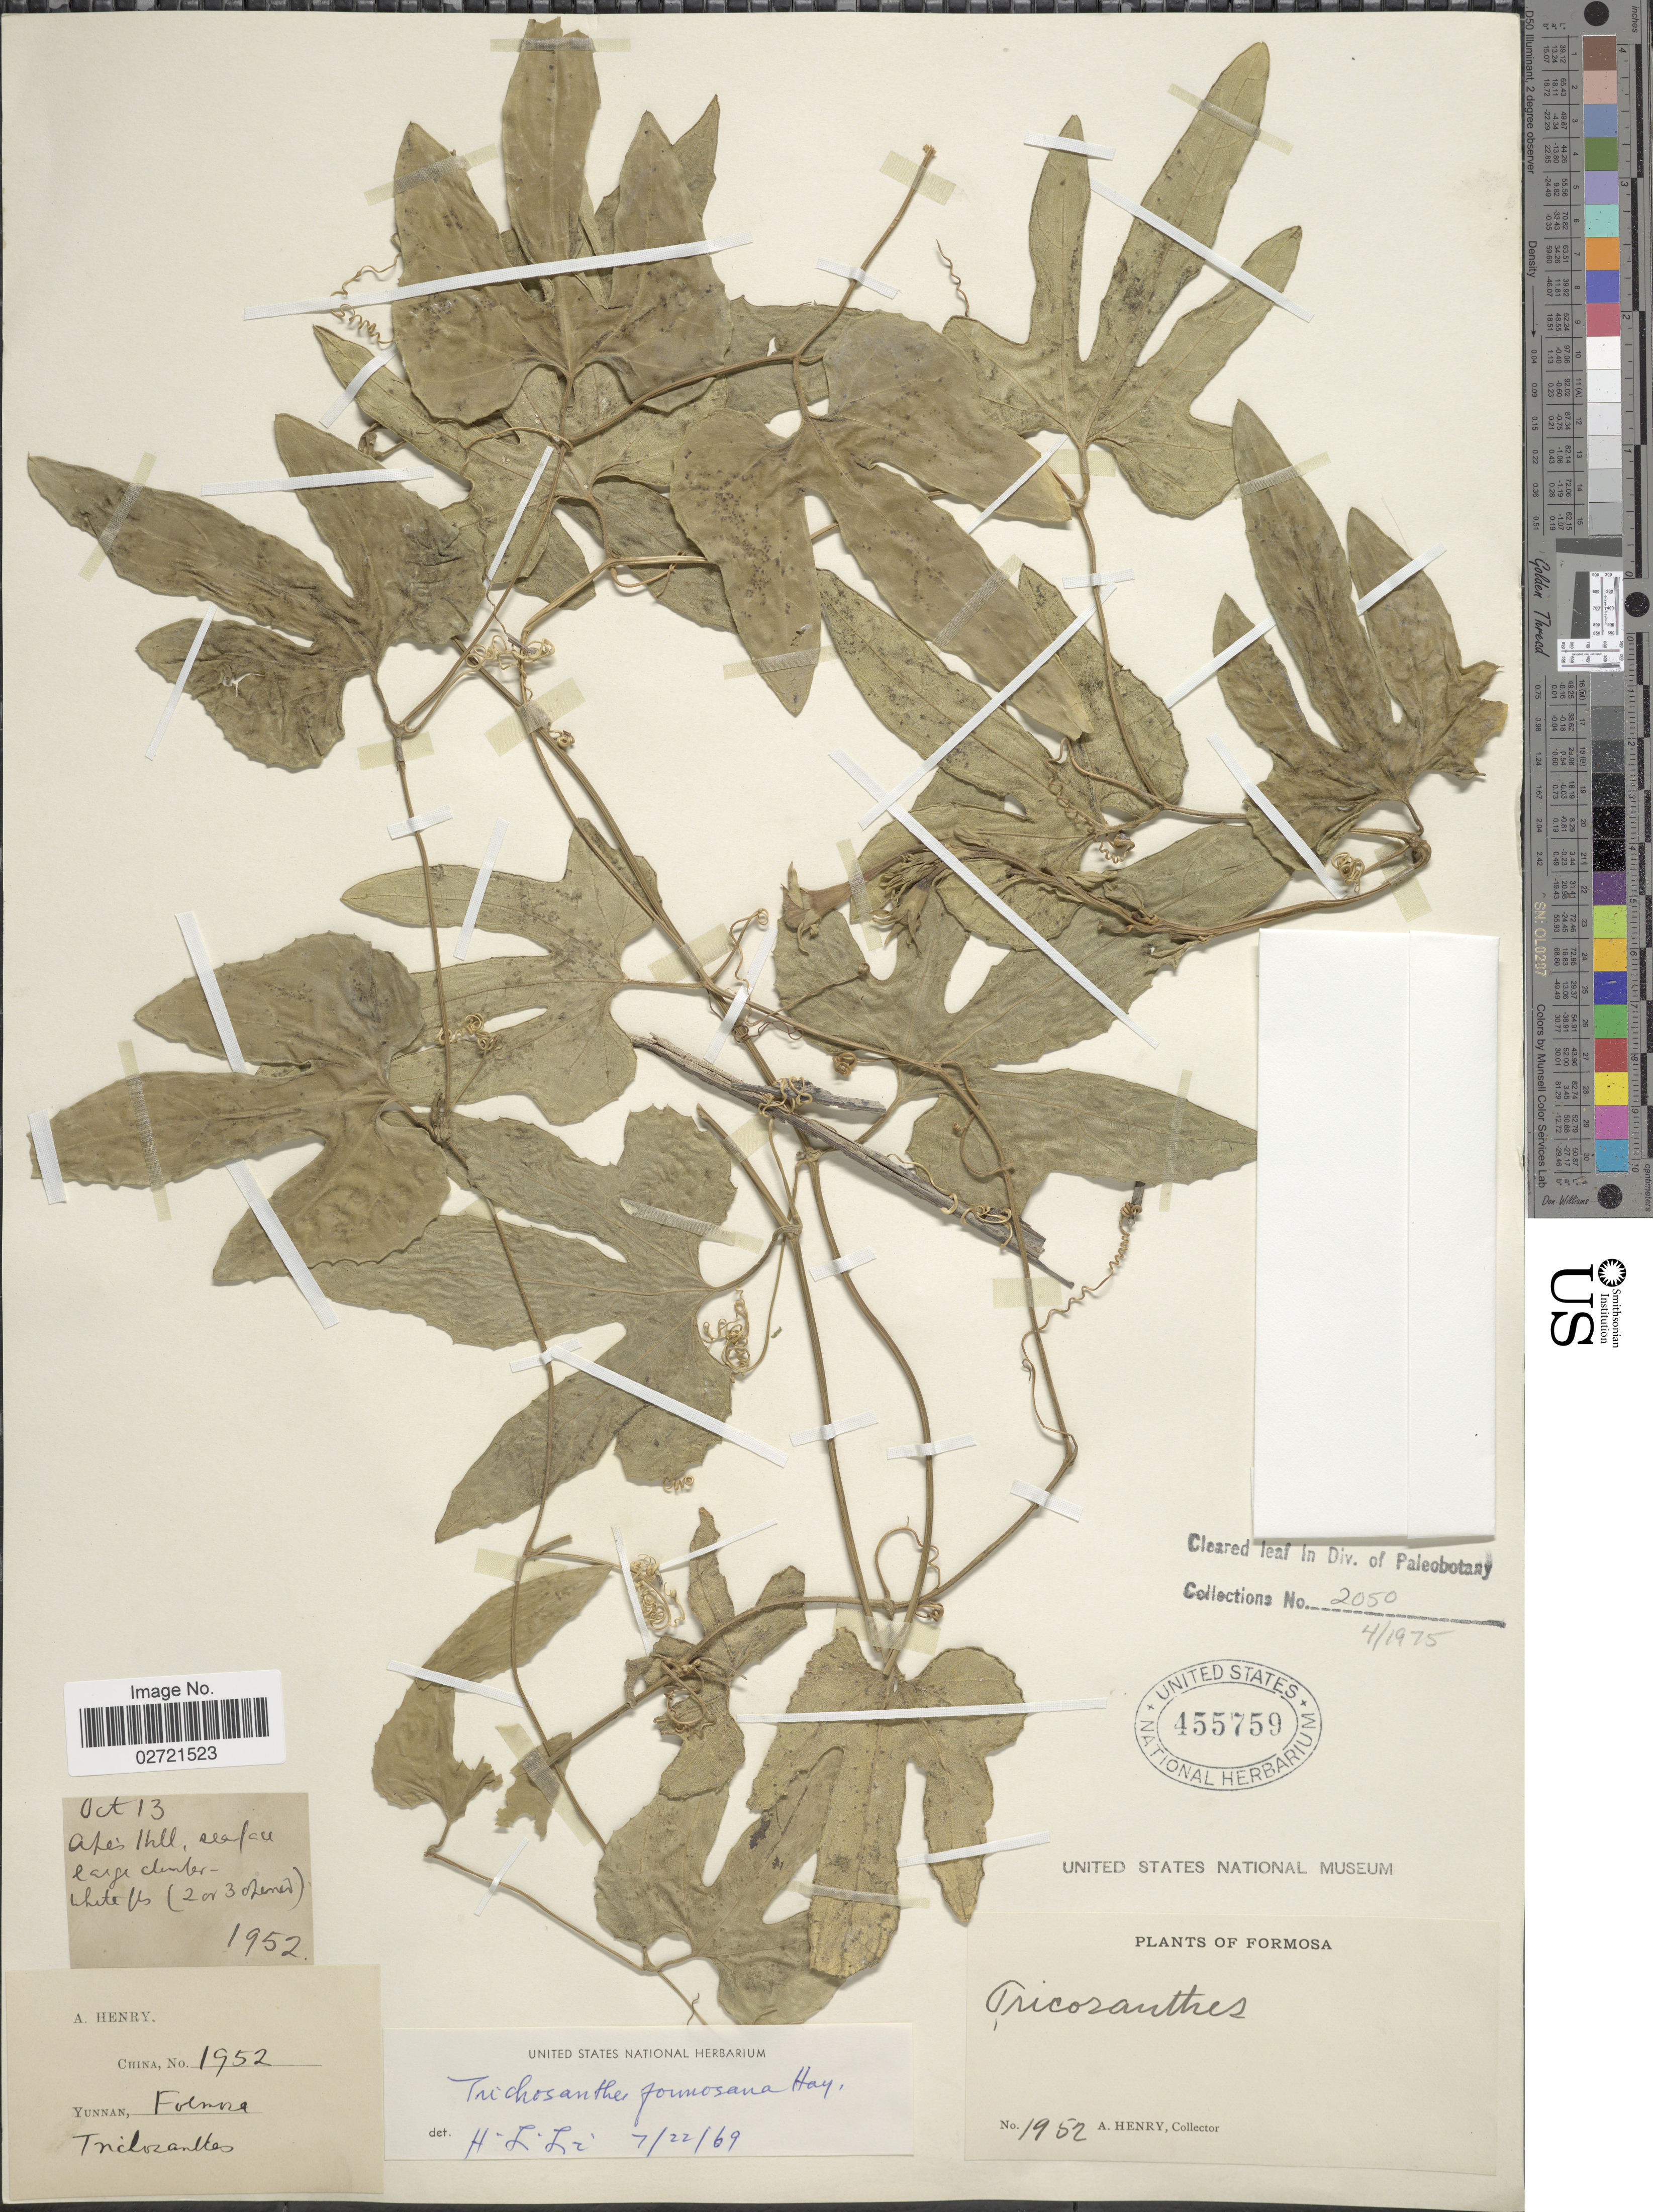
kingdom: Plantae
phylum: Tracheophyta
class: Magnoliopsida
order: Cucurbitales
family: Cucurbitaceae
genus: Trichosanthes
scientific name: Trichosanthes formosana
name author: Hayata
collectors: A. Henry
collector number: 1952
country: Taiwan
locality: Yunnan, Formosa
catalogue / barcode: US 455759